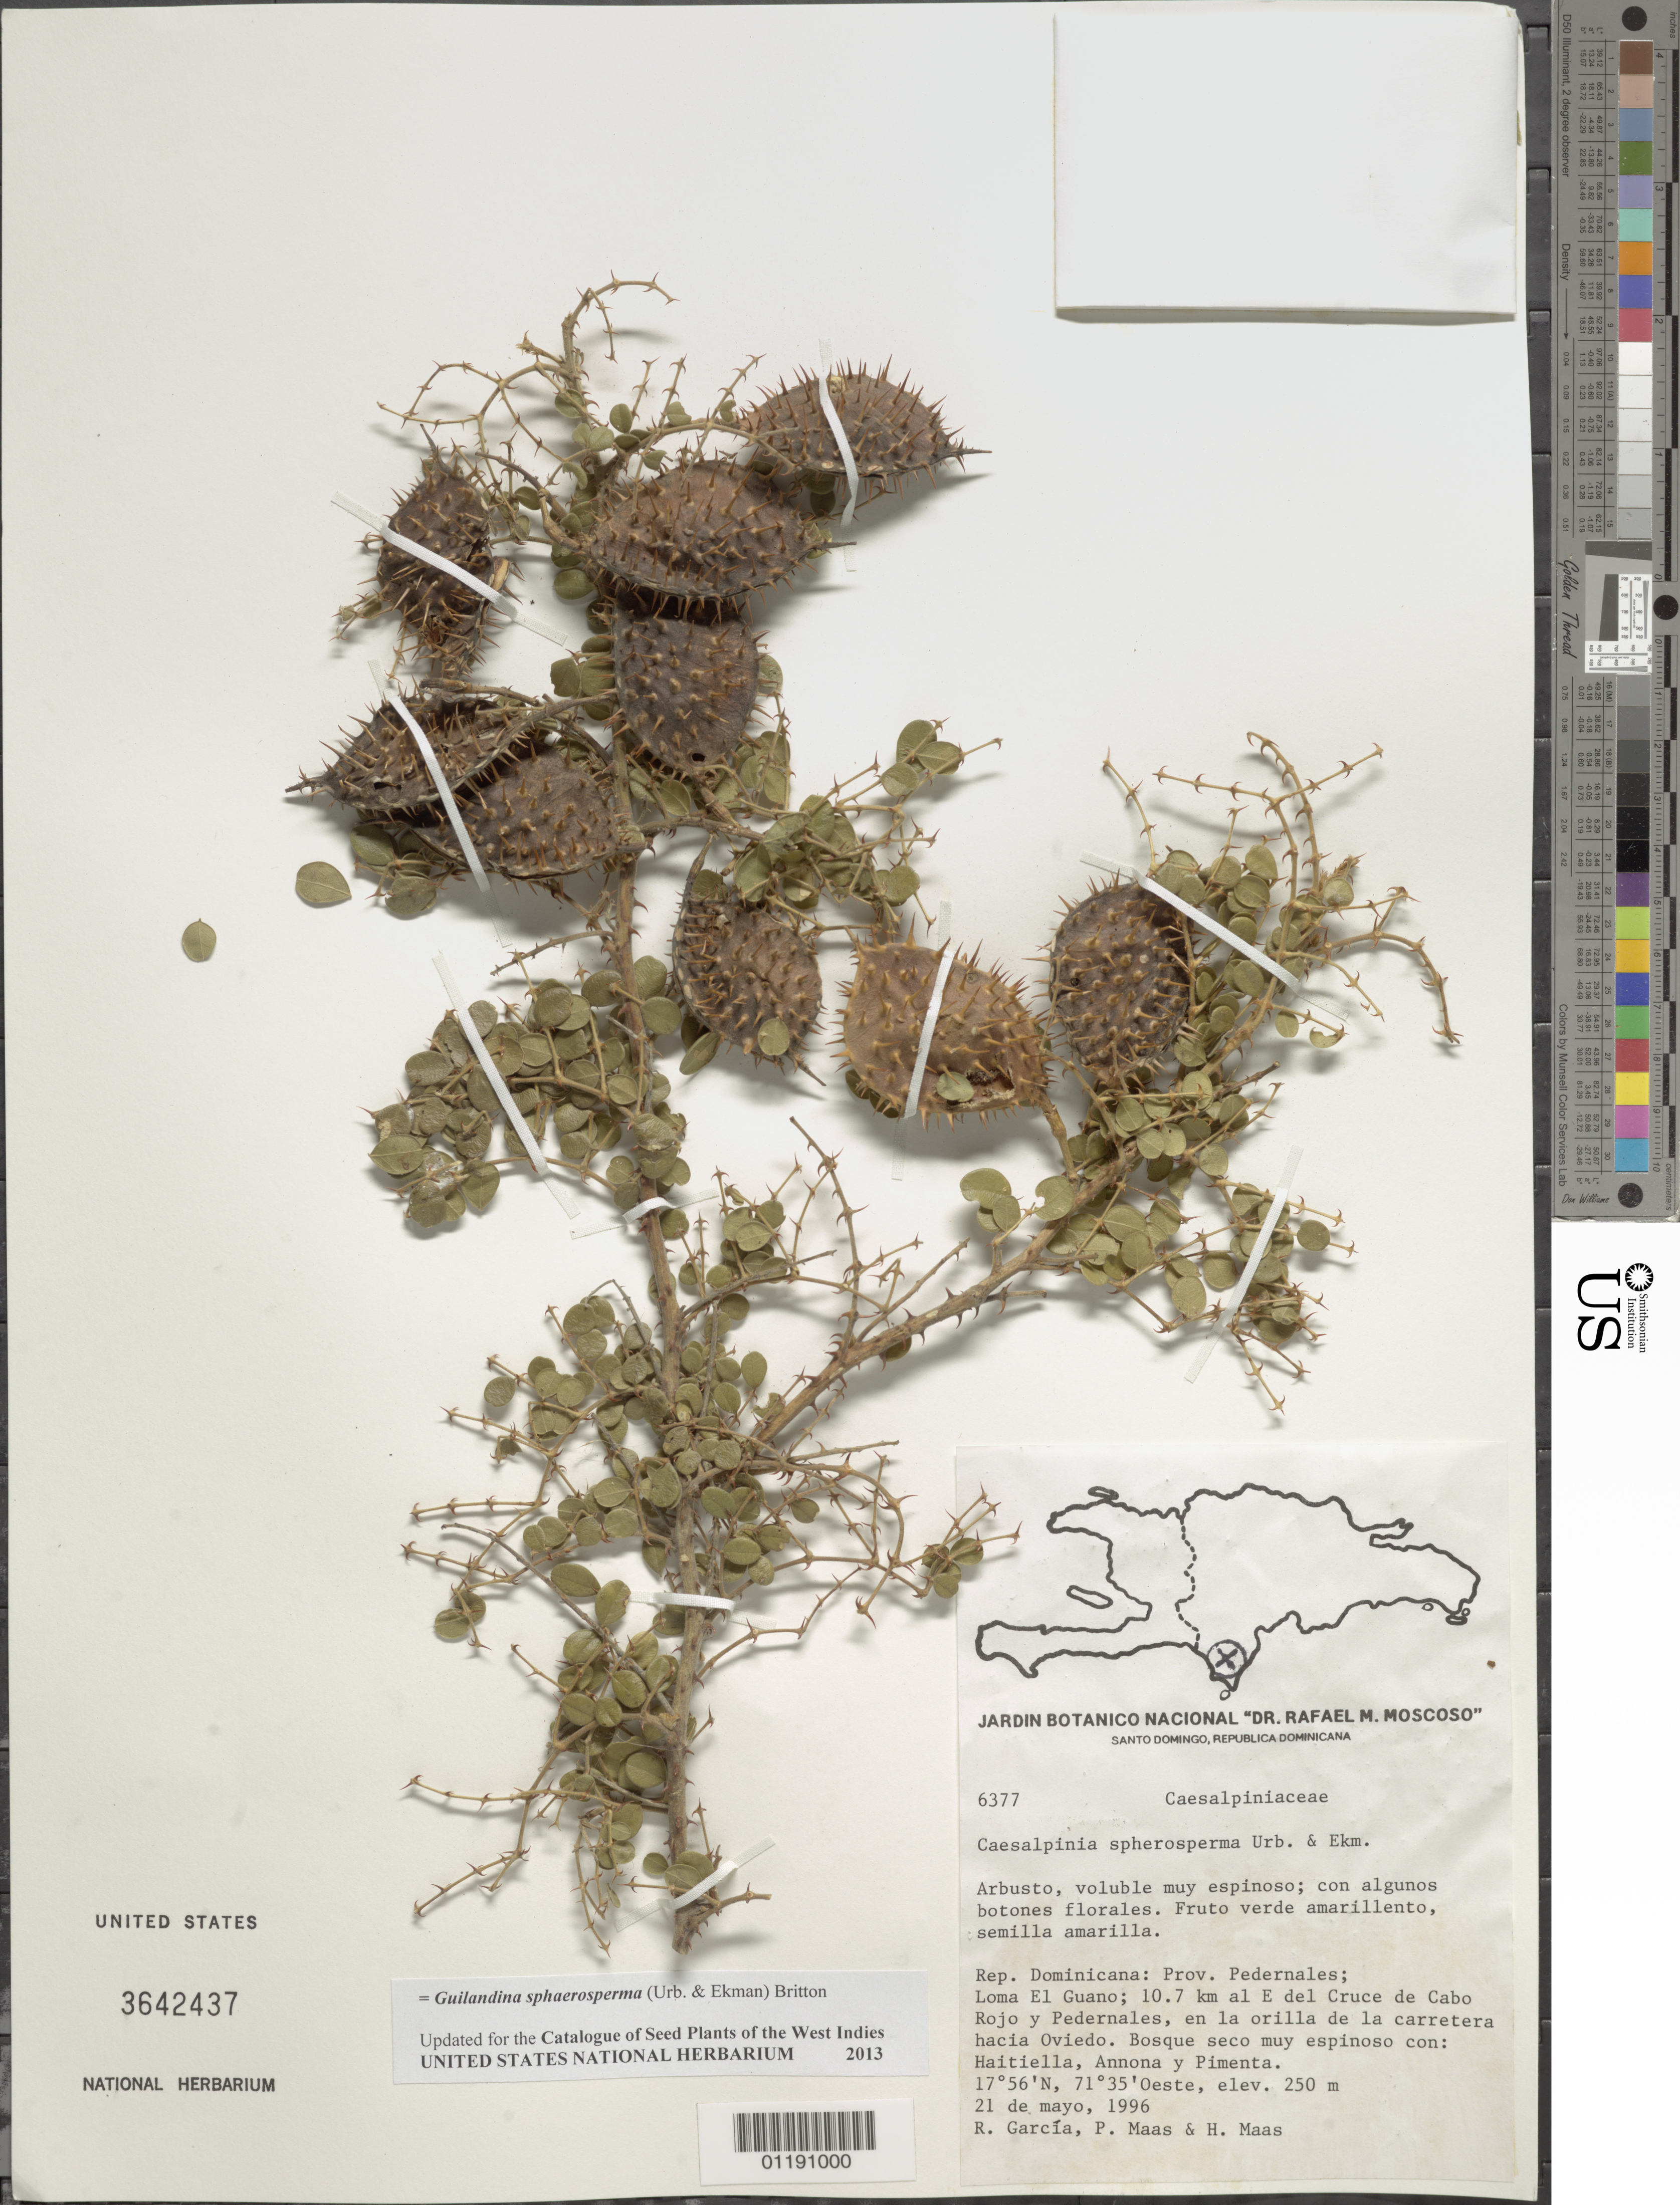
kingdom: Plantae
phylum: Tracheophyta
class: Magnoliopsida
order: Fabales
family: Fabaceae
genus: Guilandina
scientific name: Guilandina sphaerosperma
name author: (Urb. & Ekman) Britton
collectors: R. García, P. Maas & H. Maas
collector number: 6377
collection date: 1996-05-21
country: Dominican Republic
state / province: Pedernales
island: Hispaniola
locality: Loma El Guano; 10.7 km E of Cruce de Cabo Rojo and Pedernales, on the edge of the road to Oviedo.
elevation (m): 250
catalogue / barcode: US 3642437